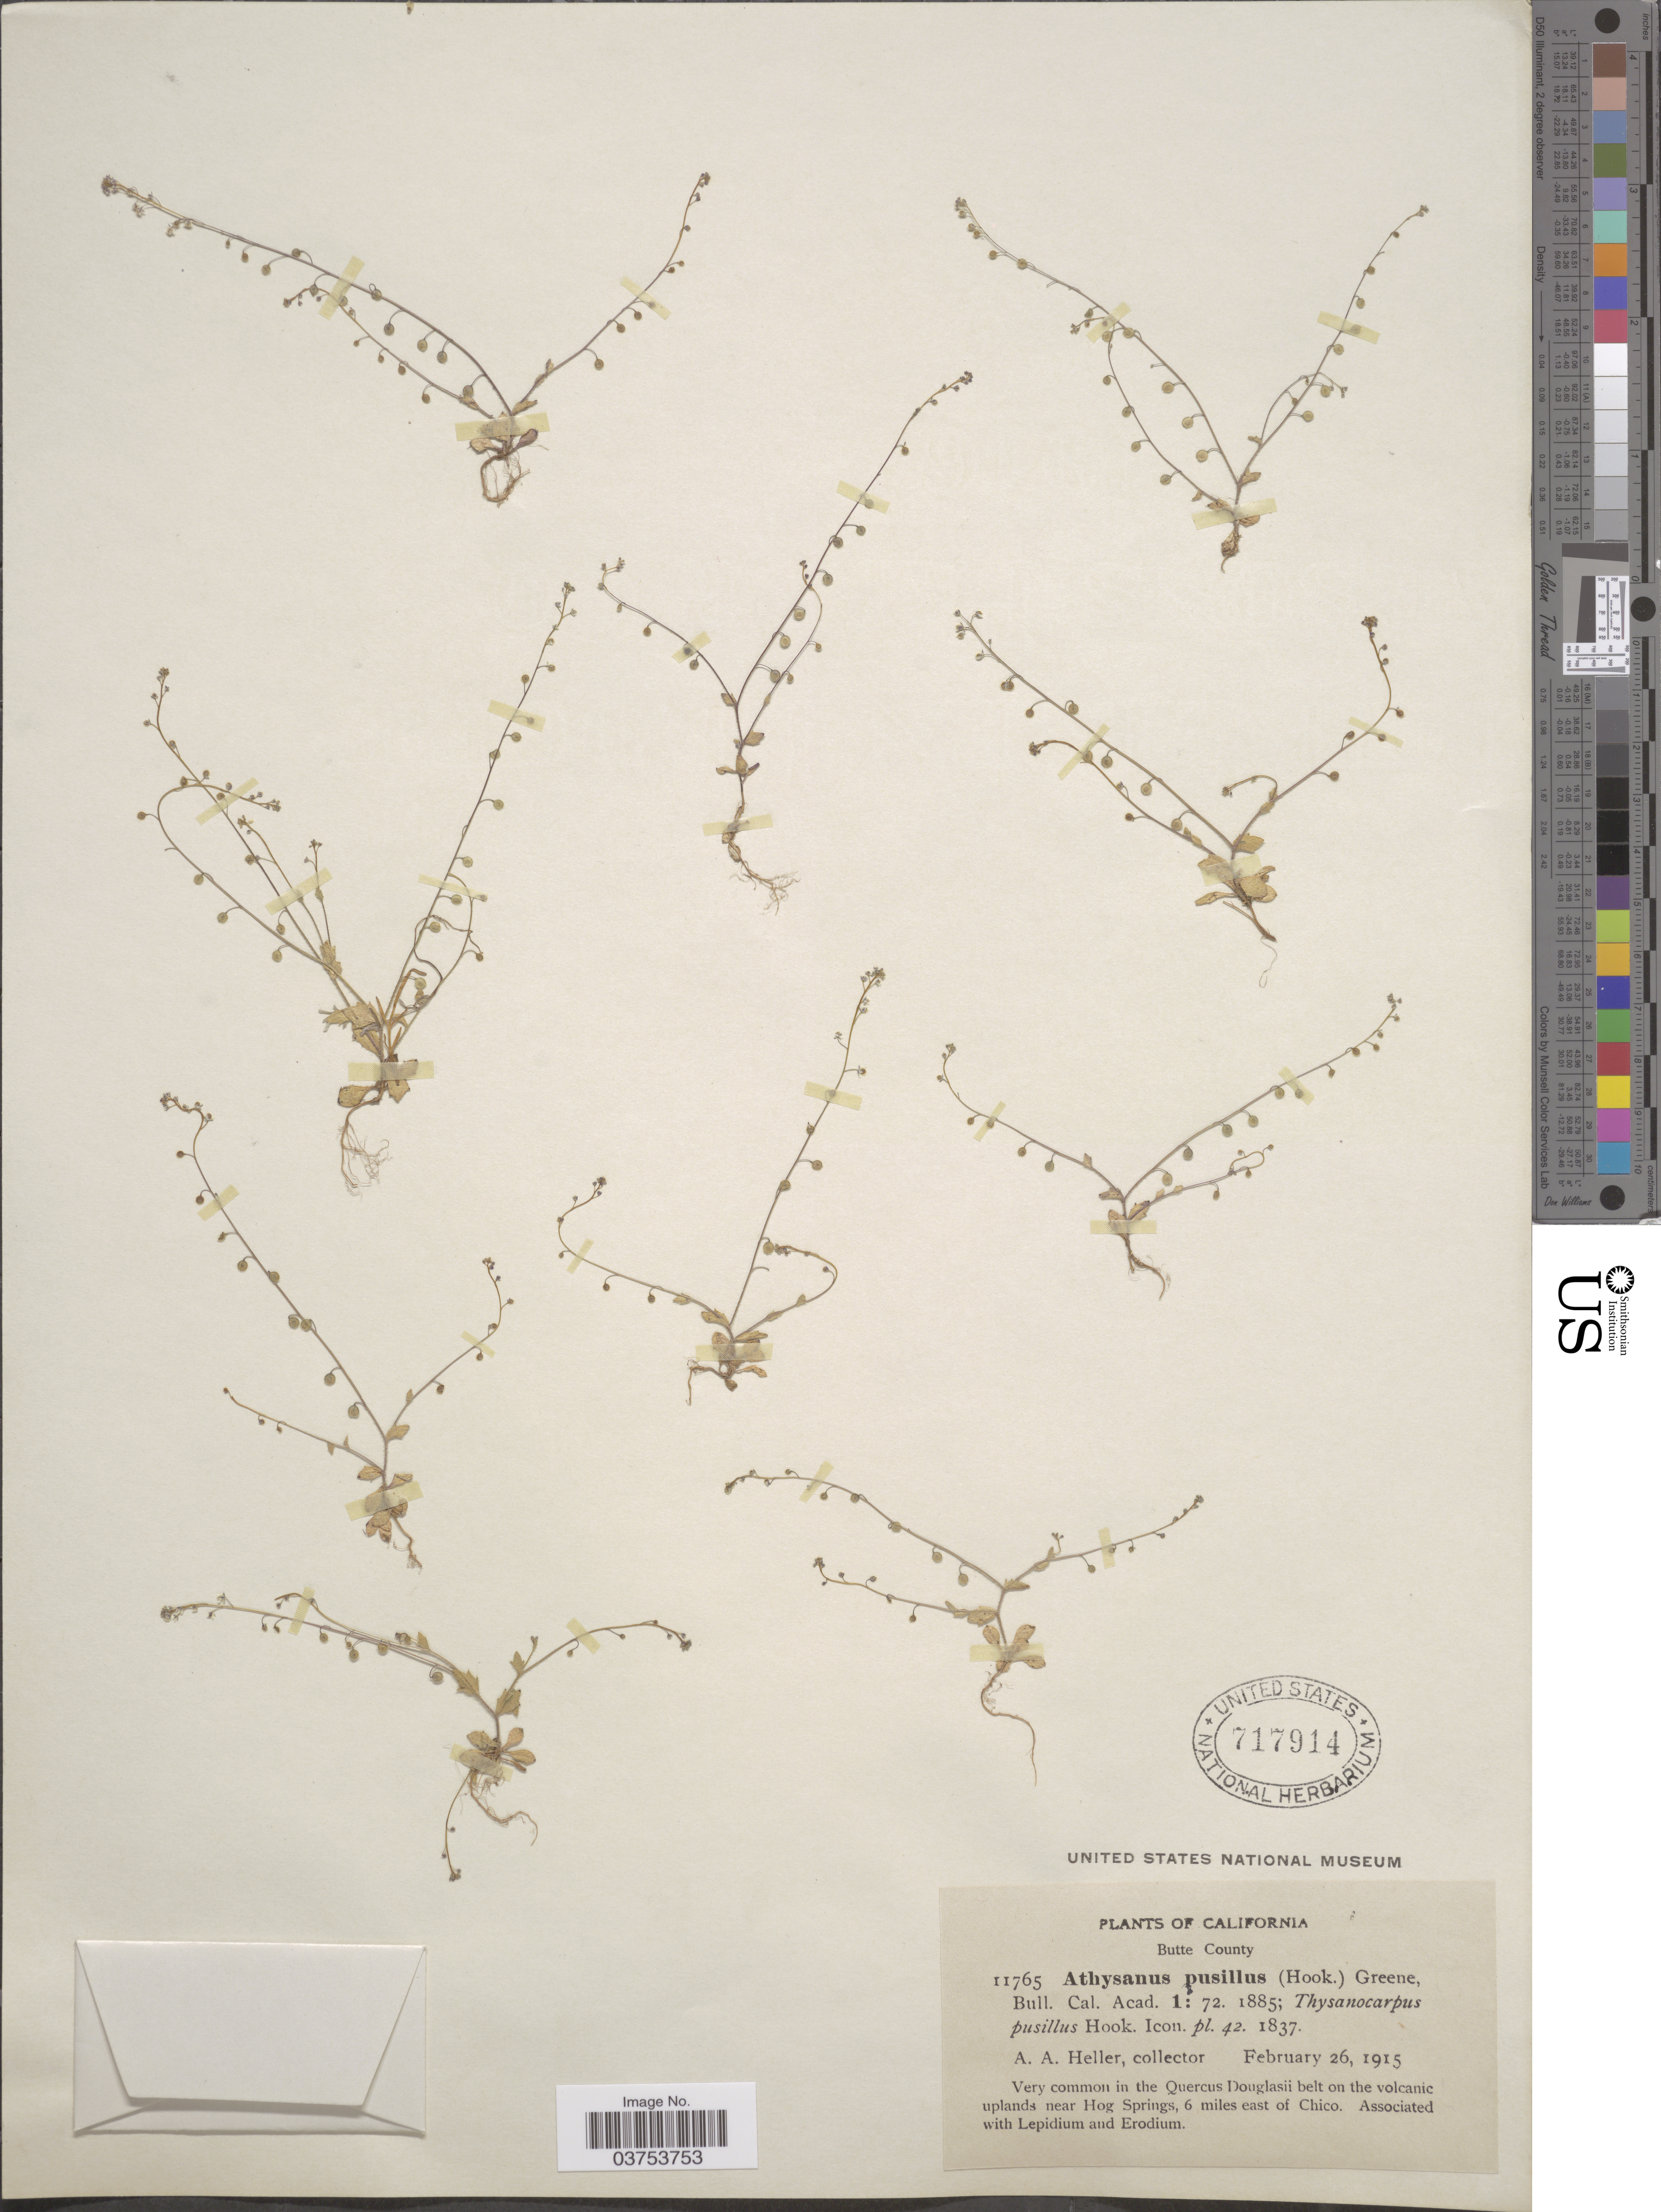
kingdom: Plantae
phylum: Tracheophyta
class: Magnoliopsida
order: Brassicales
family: Brassicaceae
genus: Athysanus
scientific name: Athysanus pusillus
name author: (Hook.) Greene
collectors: A. A. Heller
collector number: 1765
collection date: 1915-02-26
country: United States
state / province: California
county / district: Butte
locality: Butte County. Very common in the Quercus Douglasii belt on the volcanic uplands near Hog Springs, 6 miles east of Chico.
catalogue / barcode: US 717914